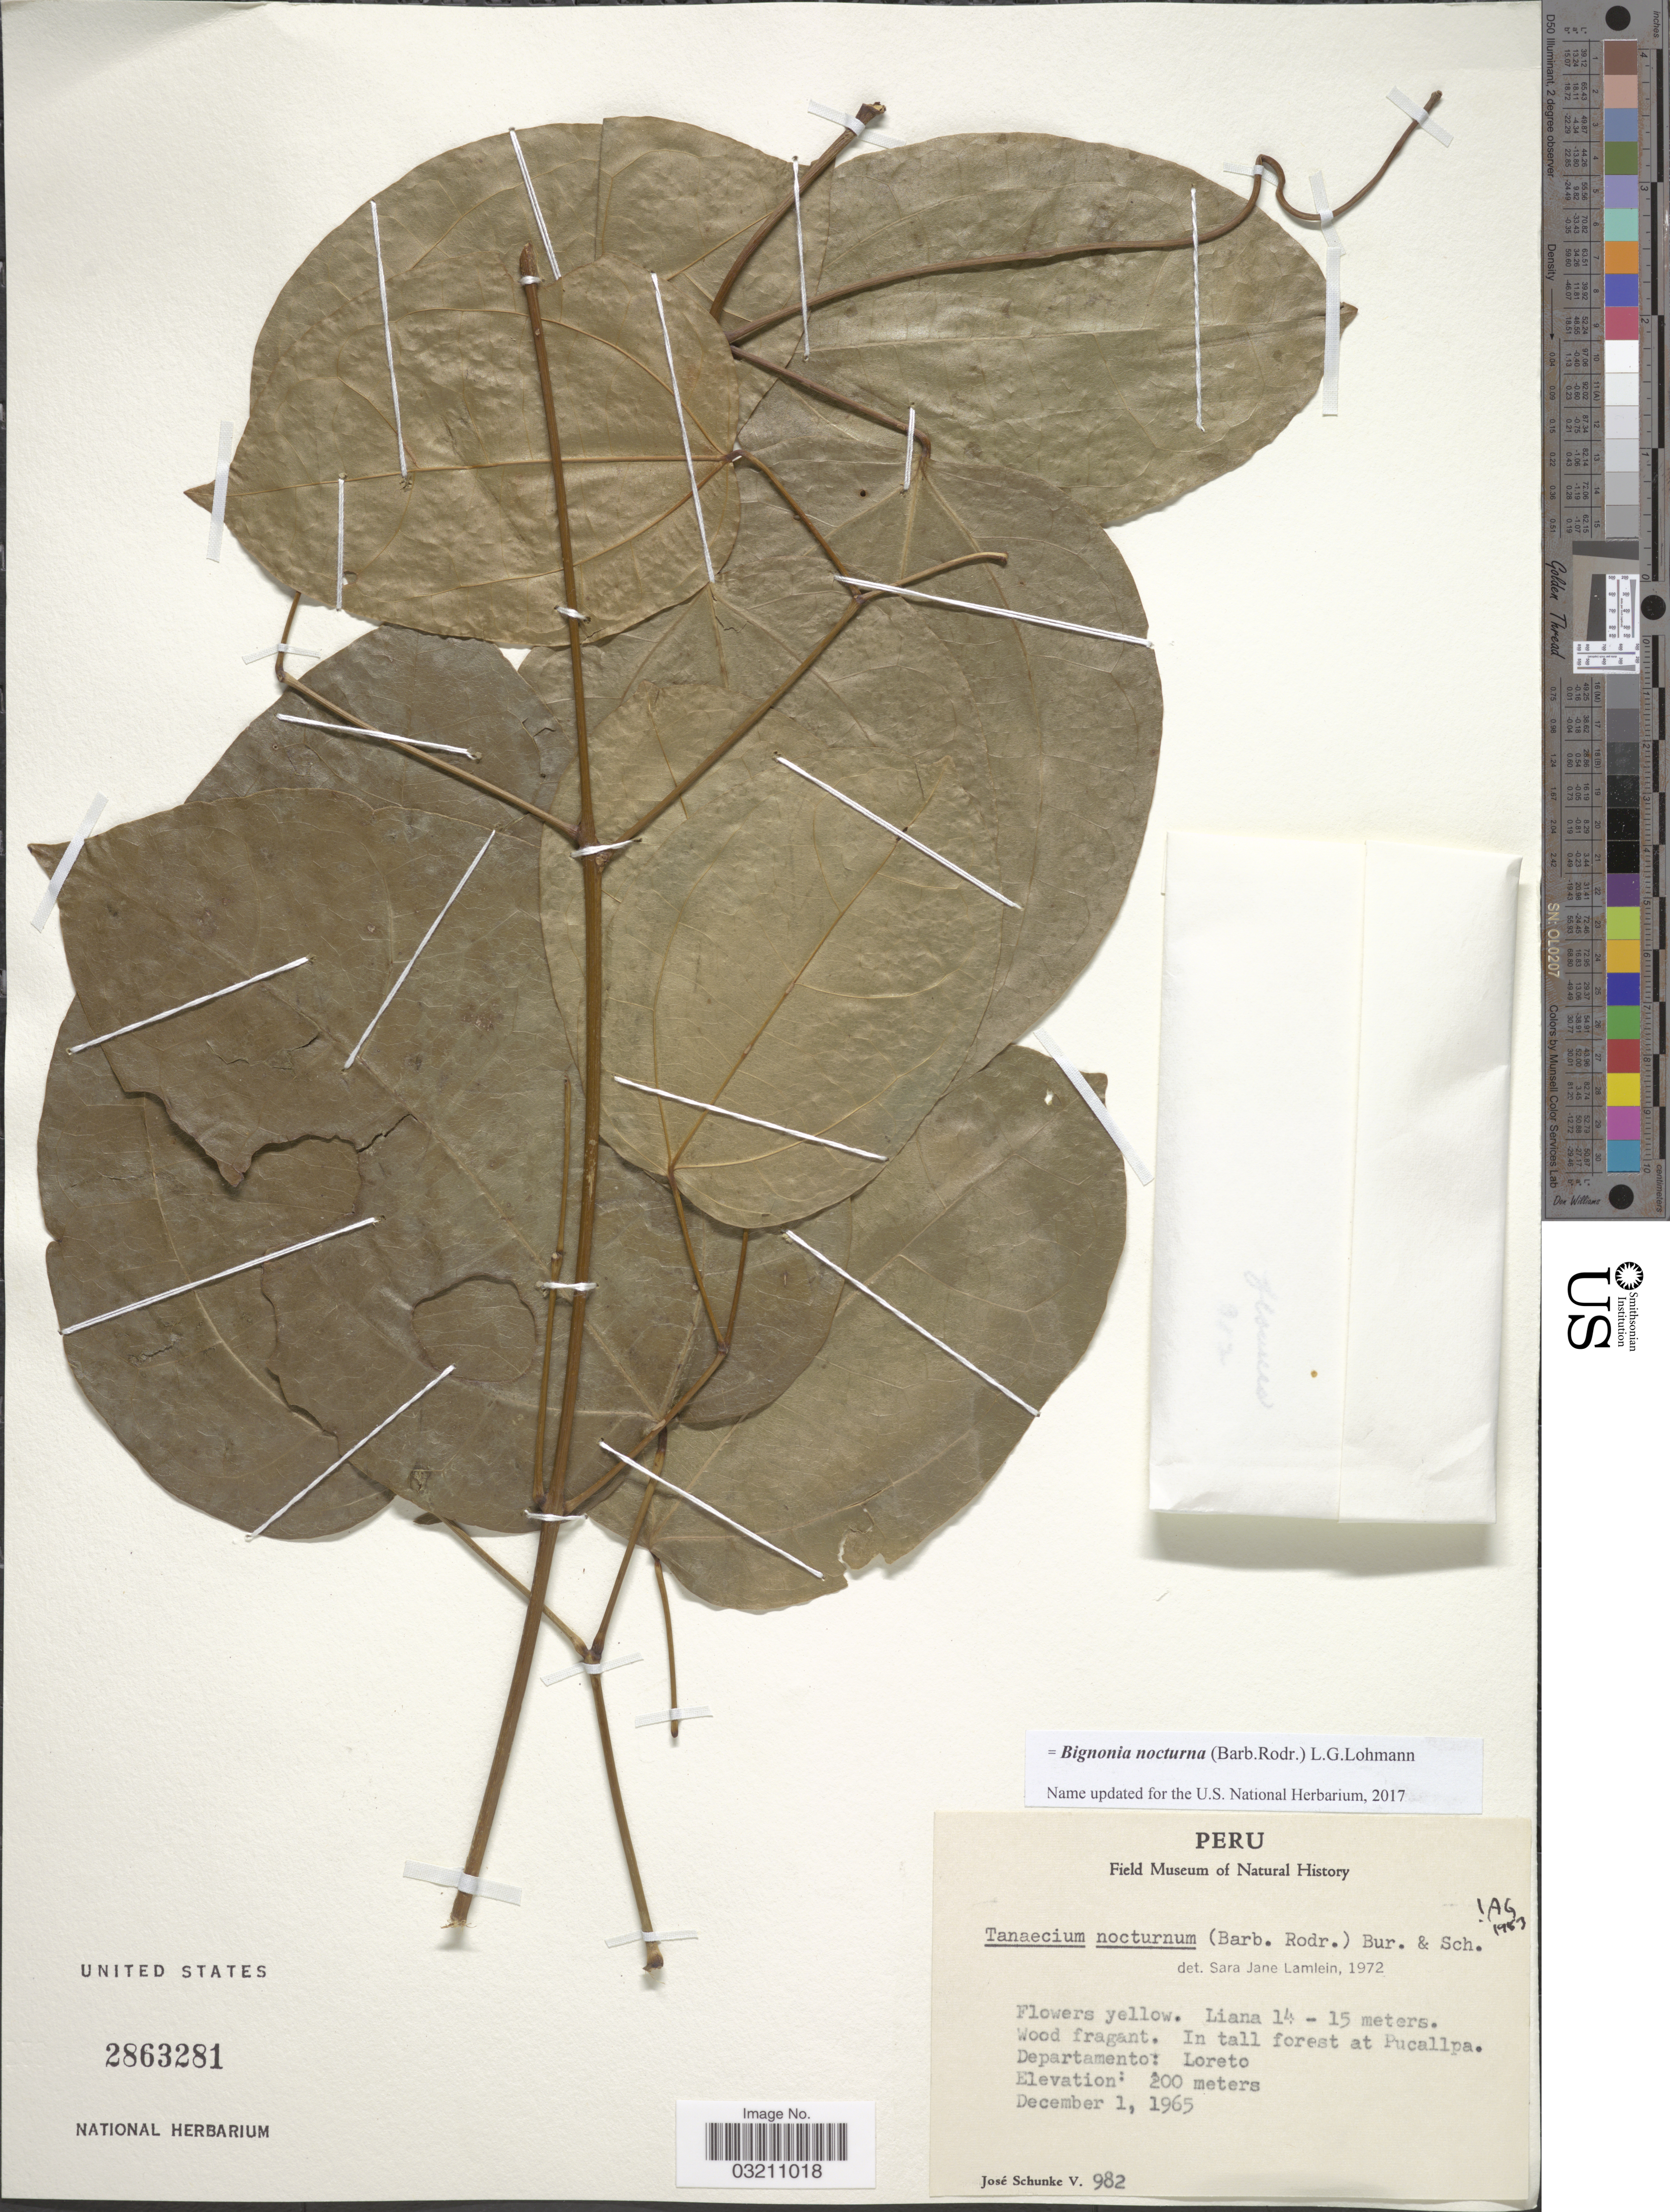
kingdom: Plantae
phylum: Tracheophyta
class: Magnoliopsida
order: Lamiales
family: Bignoniaceae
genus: Bignonia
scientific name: Bignonia nocturna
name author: (Barb. Rodr.) L.G. Lohmann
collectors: J. Schunke Vigo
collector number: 982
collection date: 1965-12-01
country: Peru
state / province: Loreto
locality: Departamento: Loreto.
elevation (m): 200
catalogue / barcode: US 2863281